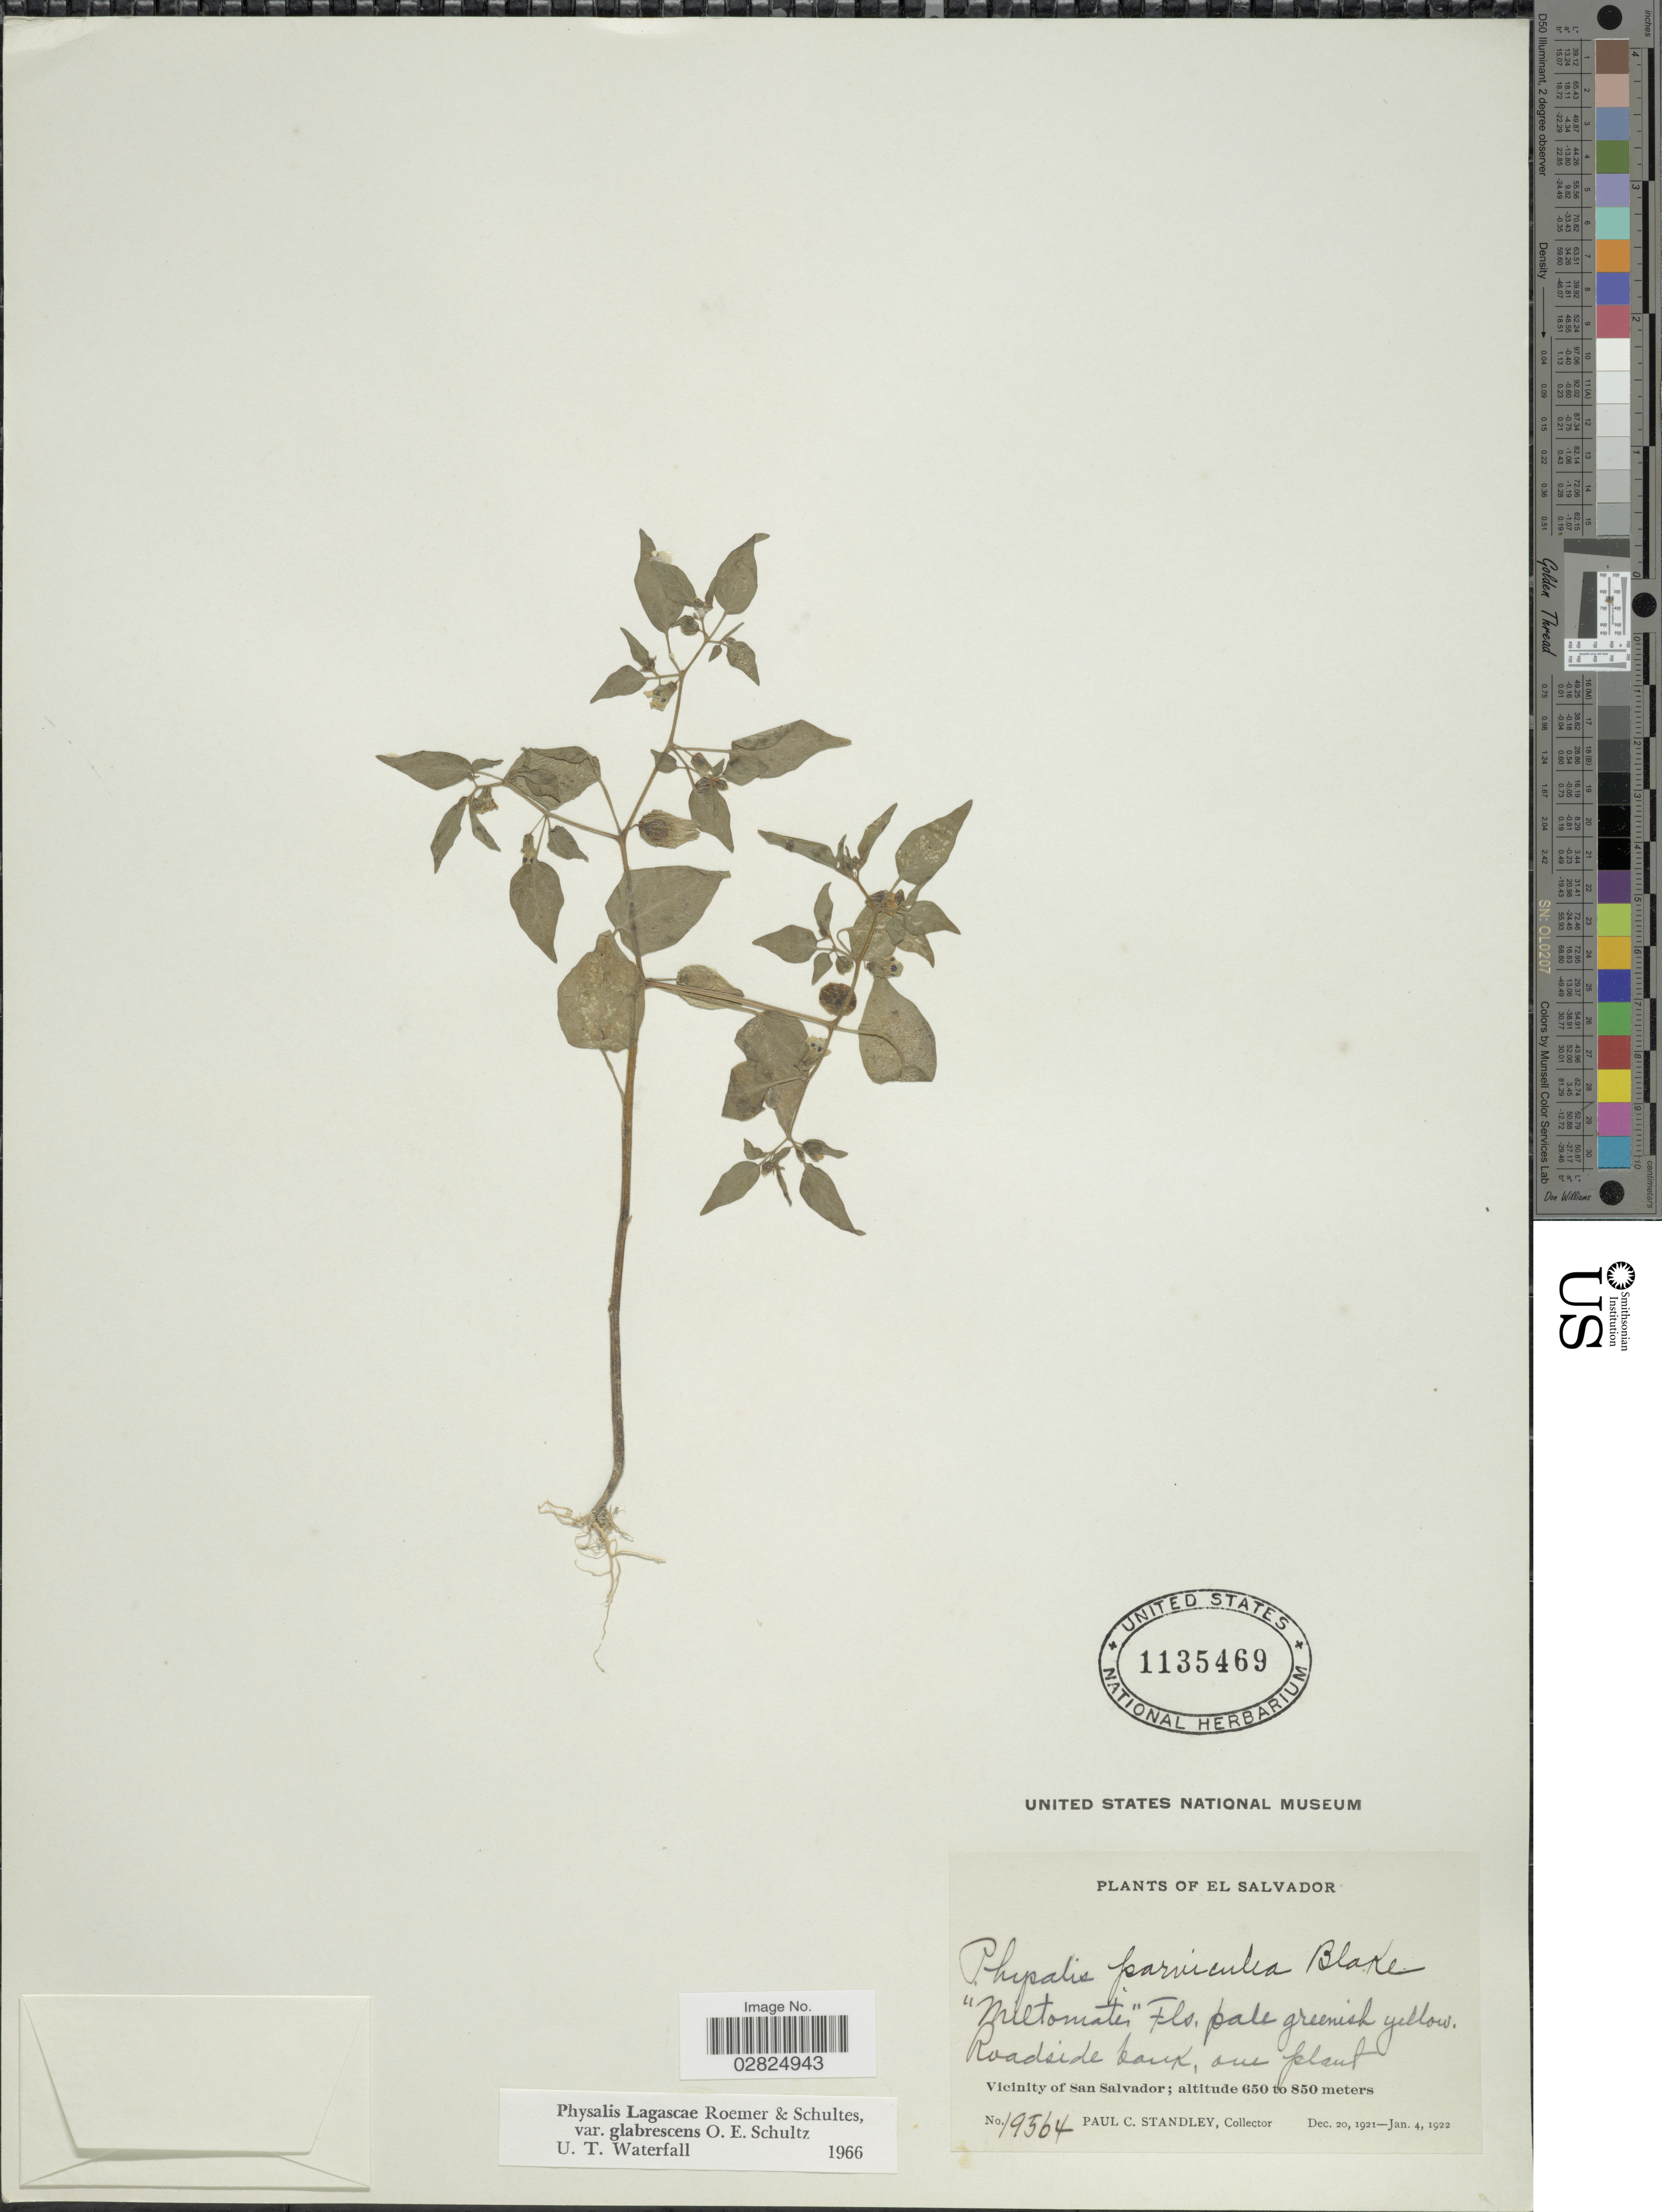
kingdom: Plantae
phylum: Tracheophyta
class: Magnoliopsida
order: Solanales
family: Solanaceae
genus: Physalis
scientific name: Physalis lagascae var. glabrescens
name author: O.E. Schulz in Urb.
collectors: P. C. Standley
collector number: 19564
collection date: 1921-12-20/1922-01-04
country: El Salvador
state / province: San Salvador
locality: Roadside bank. Vicinity of San Salvador.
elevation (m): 650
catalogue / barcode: US 1135469